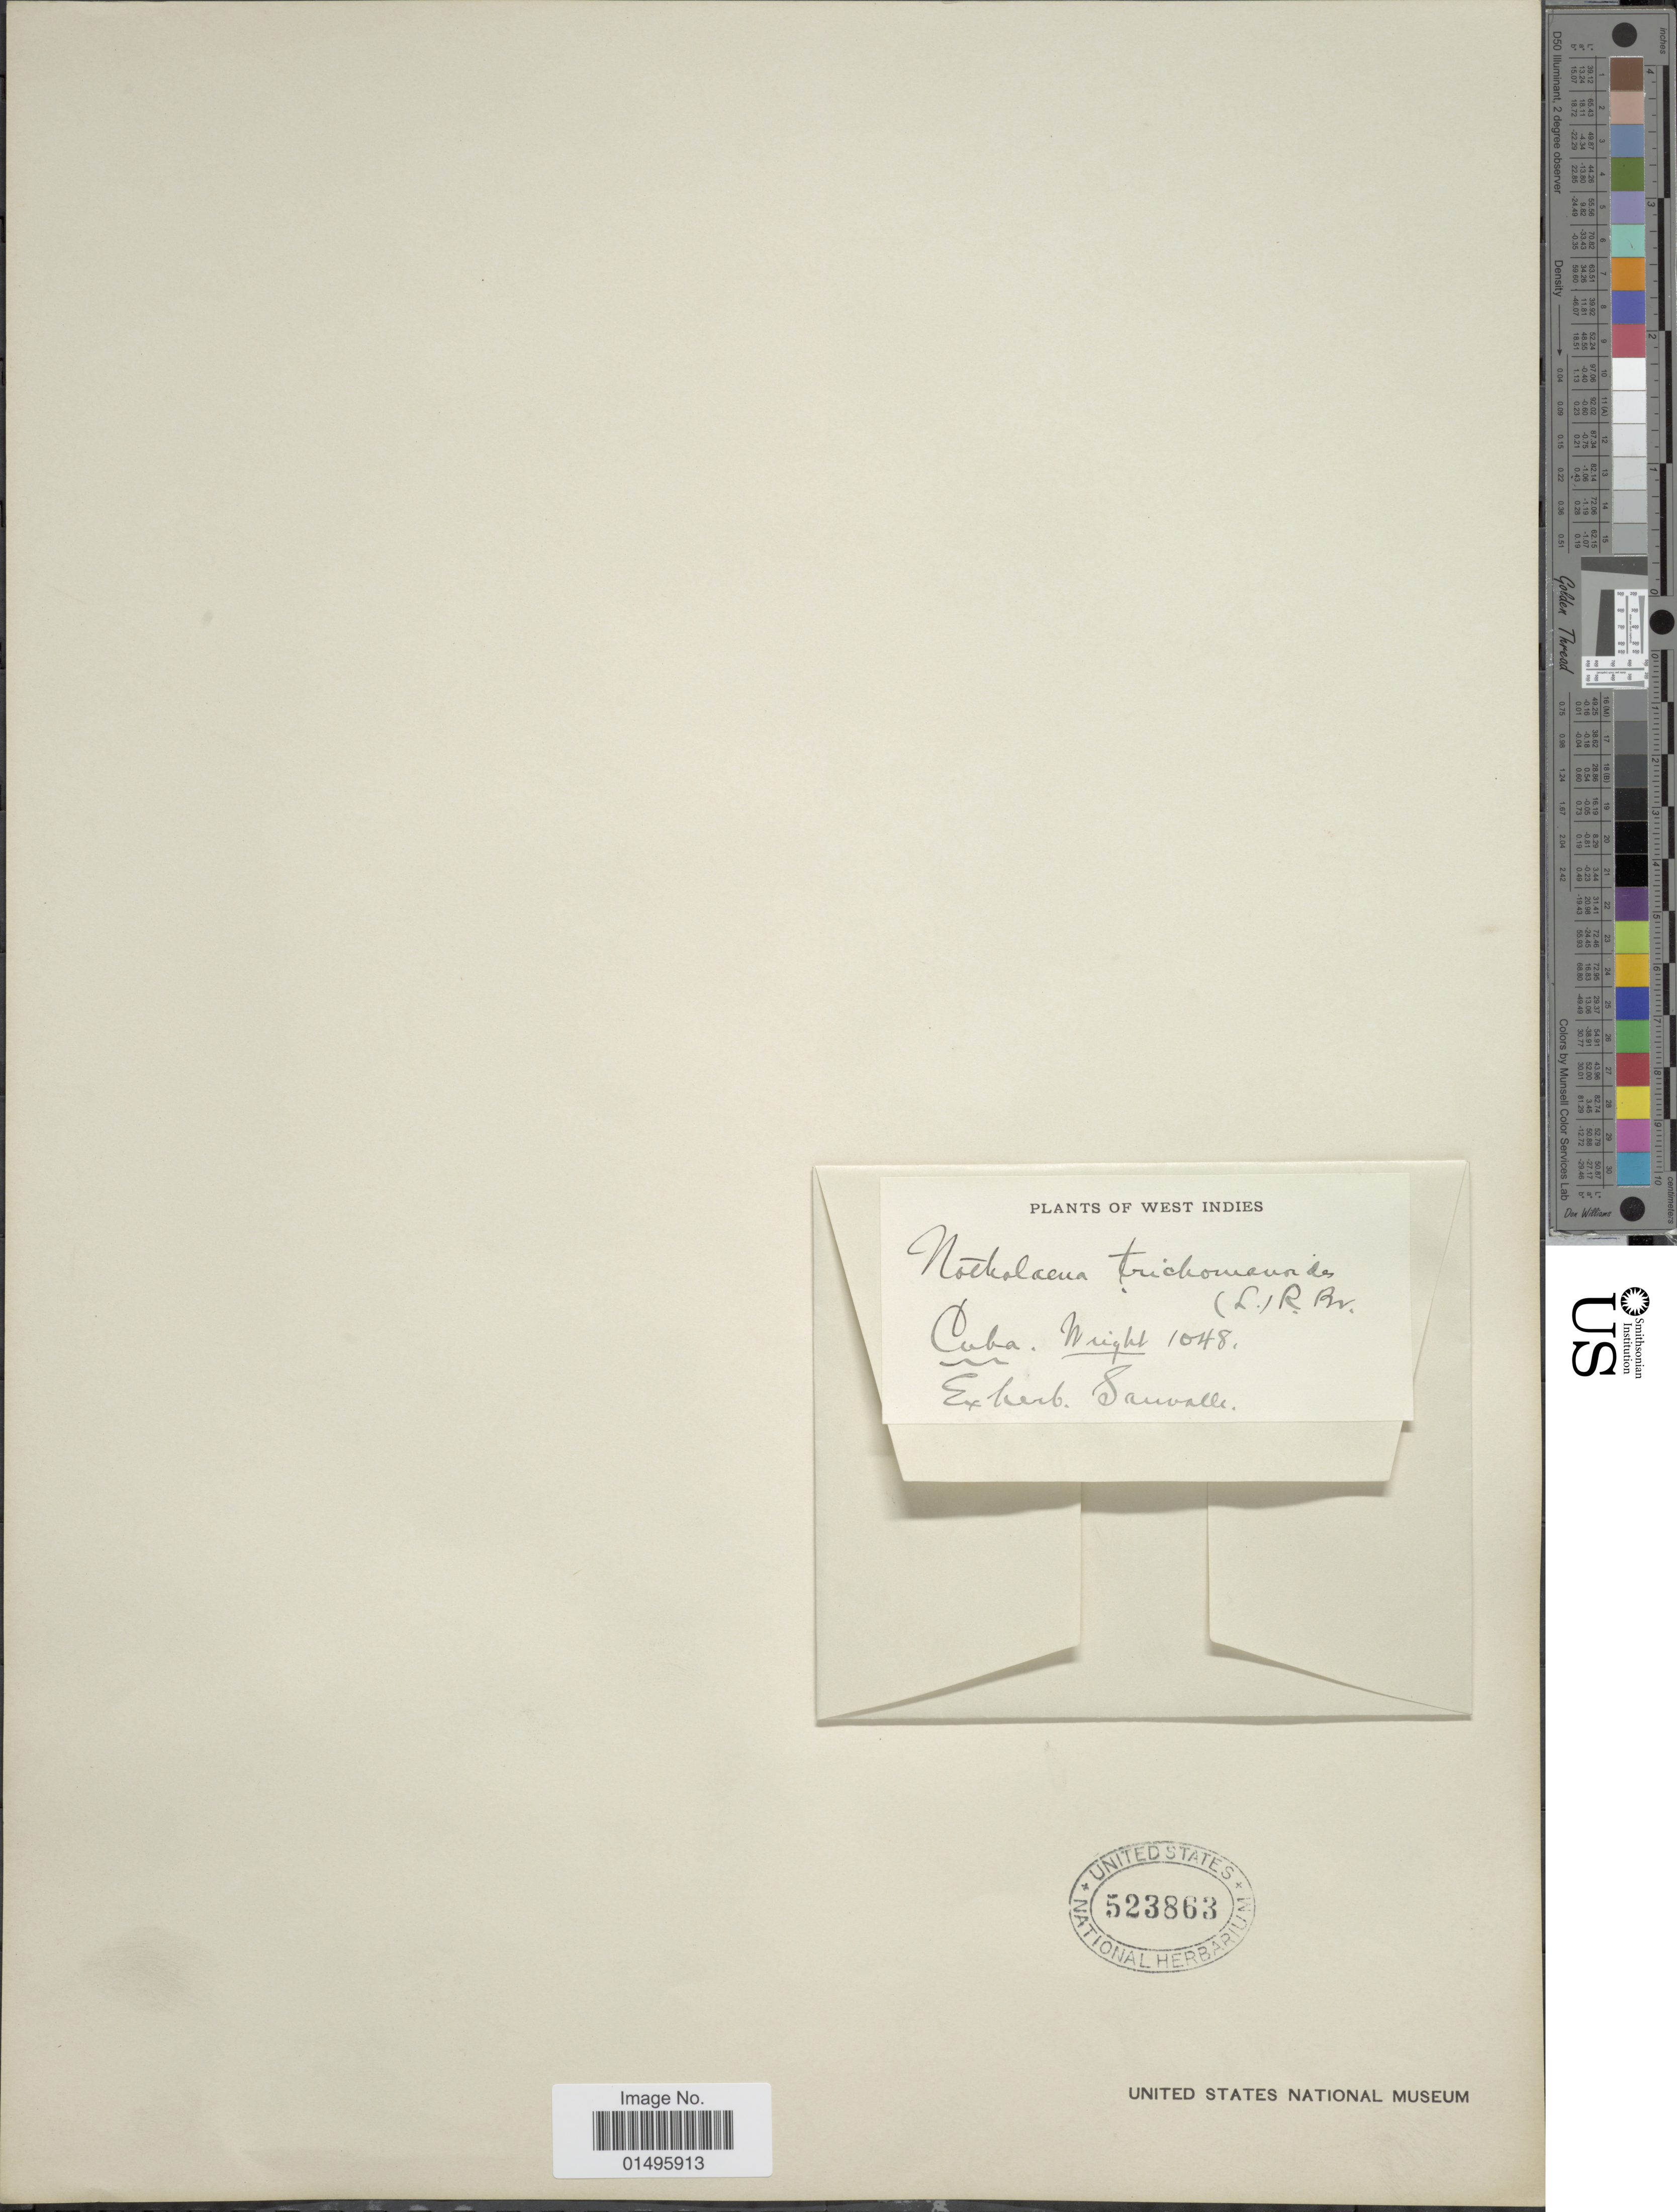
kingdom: Plantae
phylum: Tracheophyta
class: Polypodiopsida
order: Polypodiales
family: Pteridaceae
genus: Notholaena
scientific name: Notholaena trichomanoides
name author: (L.) Desv.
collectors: Wright, --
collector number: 1048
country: Cuba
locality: Cuba, West Indies.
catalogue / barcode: US 523863